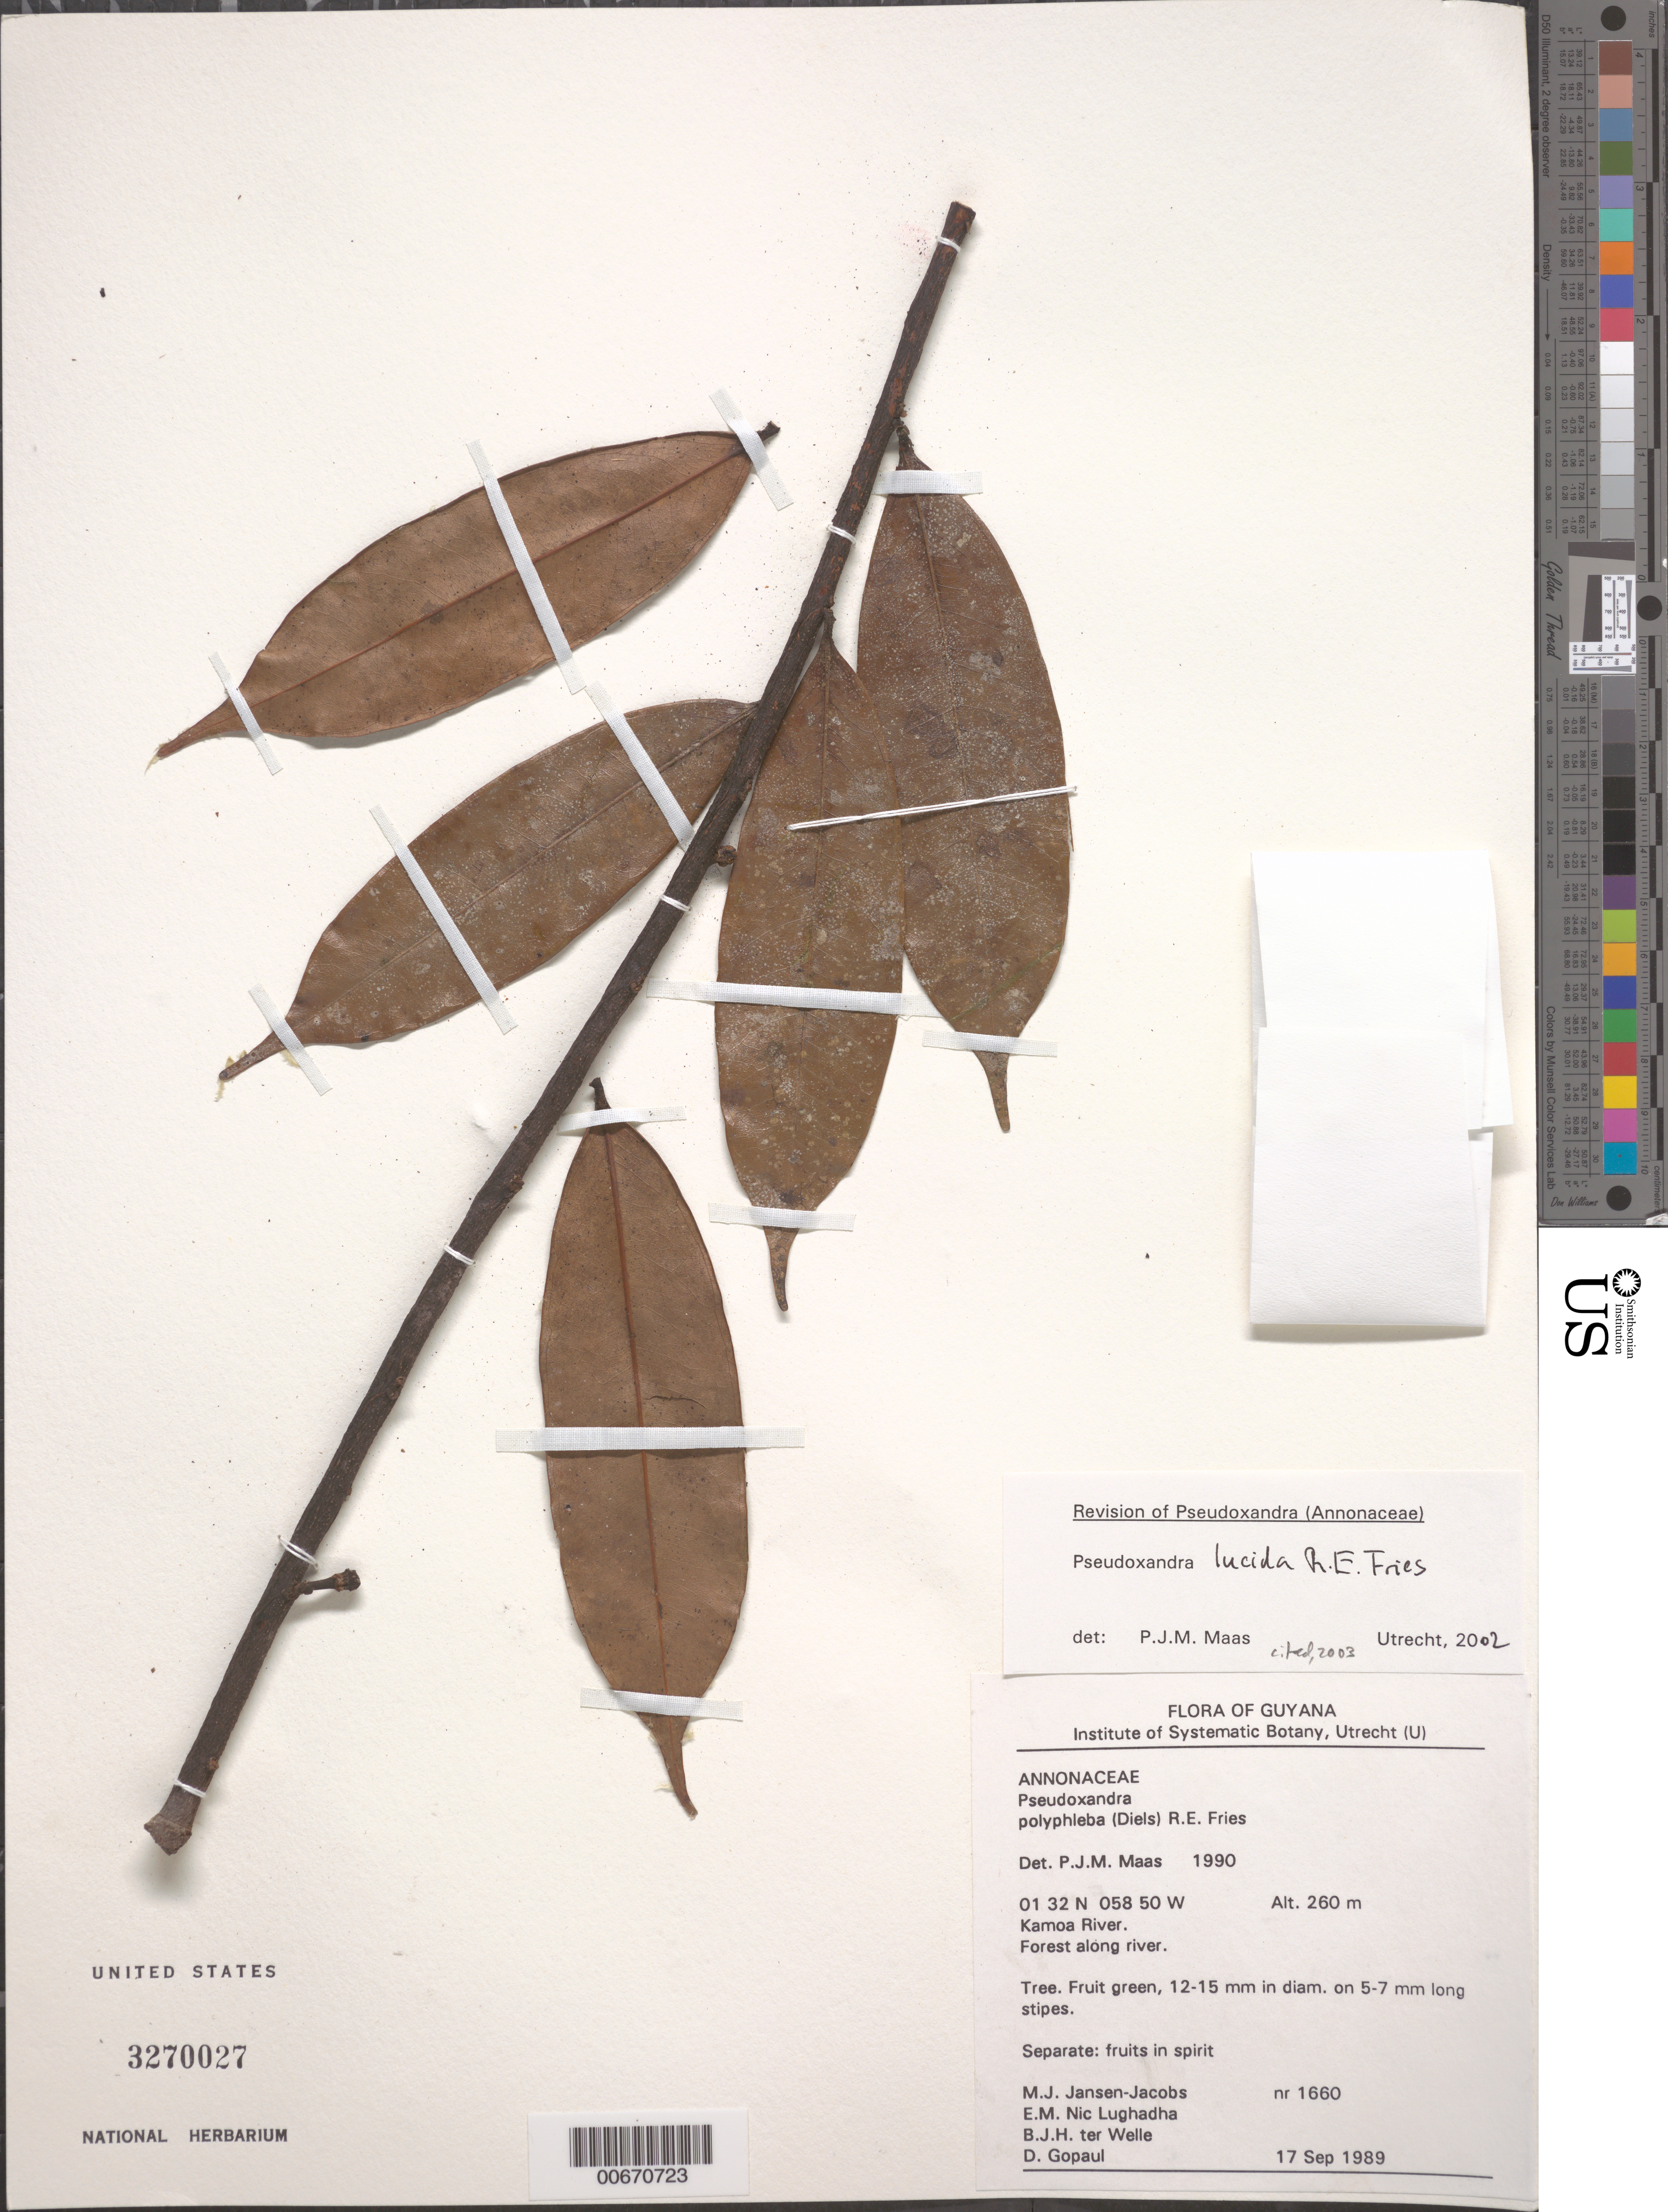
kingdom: Plantae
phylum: Tracheophyta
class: Magnoliopsida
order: Magnoliales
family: Annonaceae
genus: Pseudoxandra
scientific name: Pseudoxandra lucida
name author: R.E. Fr.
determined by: Maas, Paul J. M.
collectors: M. J. Jansen-Jacobs, E. Nic Lughadha, B. Welle & D. Gopaul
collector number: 1660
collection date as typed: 17-Sep-89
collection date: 1989-09-17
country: Guyana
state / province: U. Takutu-U. Essequibo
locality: Kamoa River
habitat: Forest along river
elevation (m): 260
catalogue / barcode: US 3270027